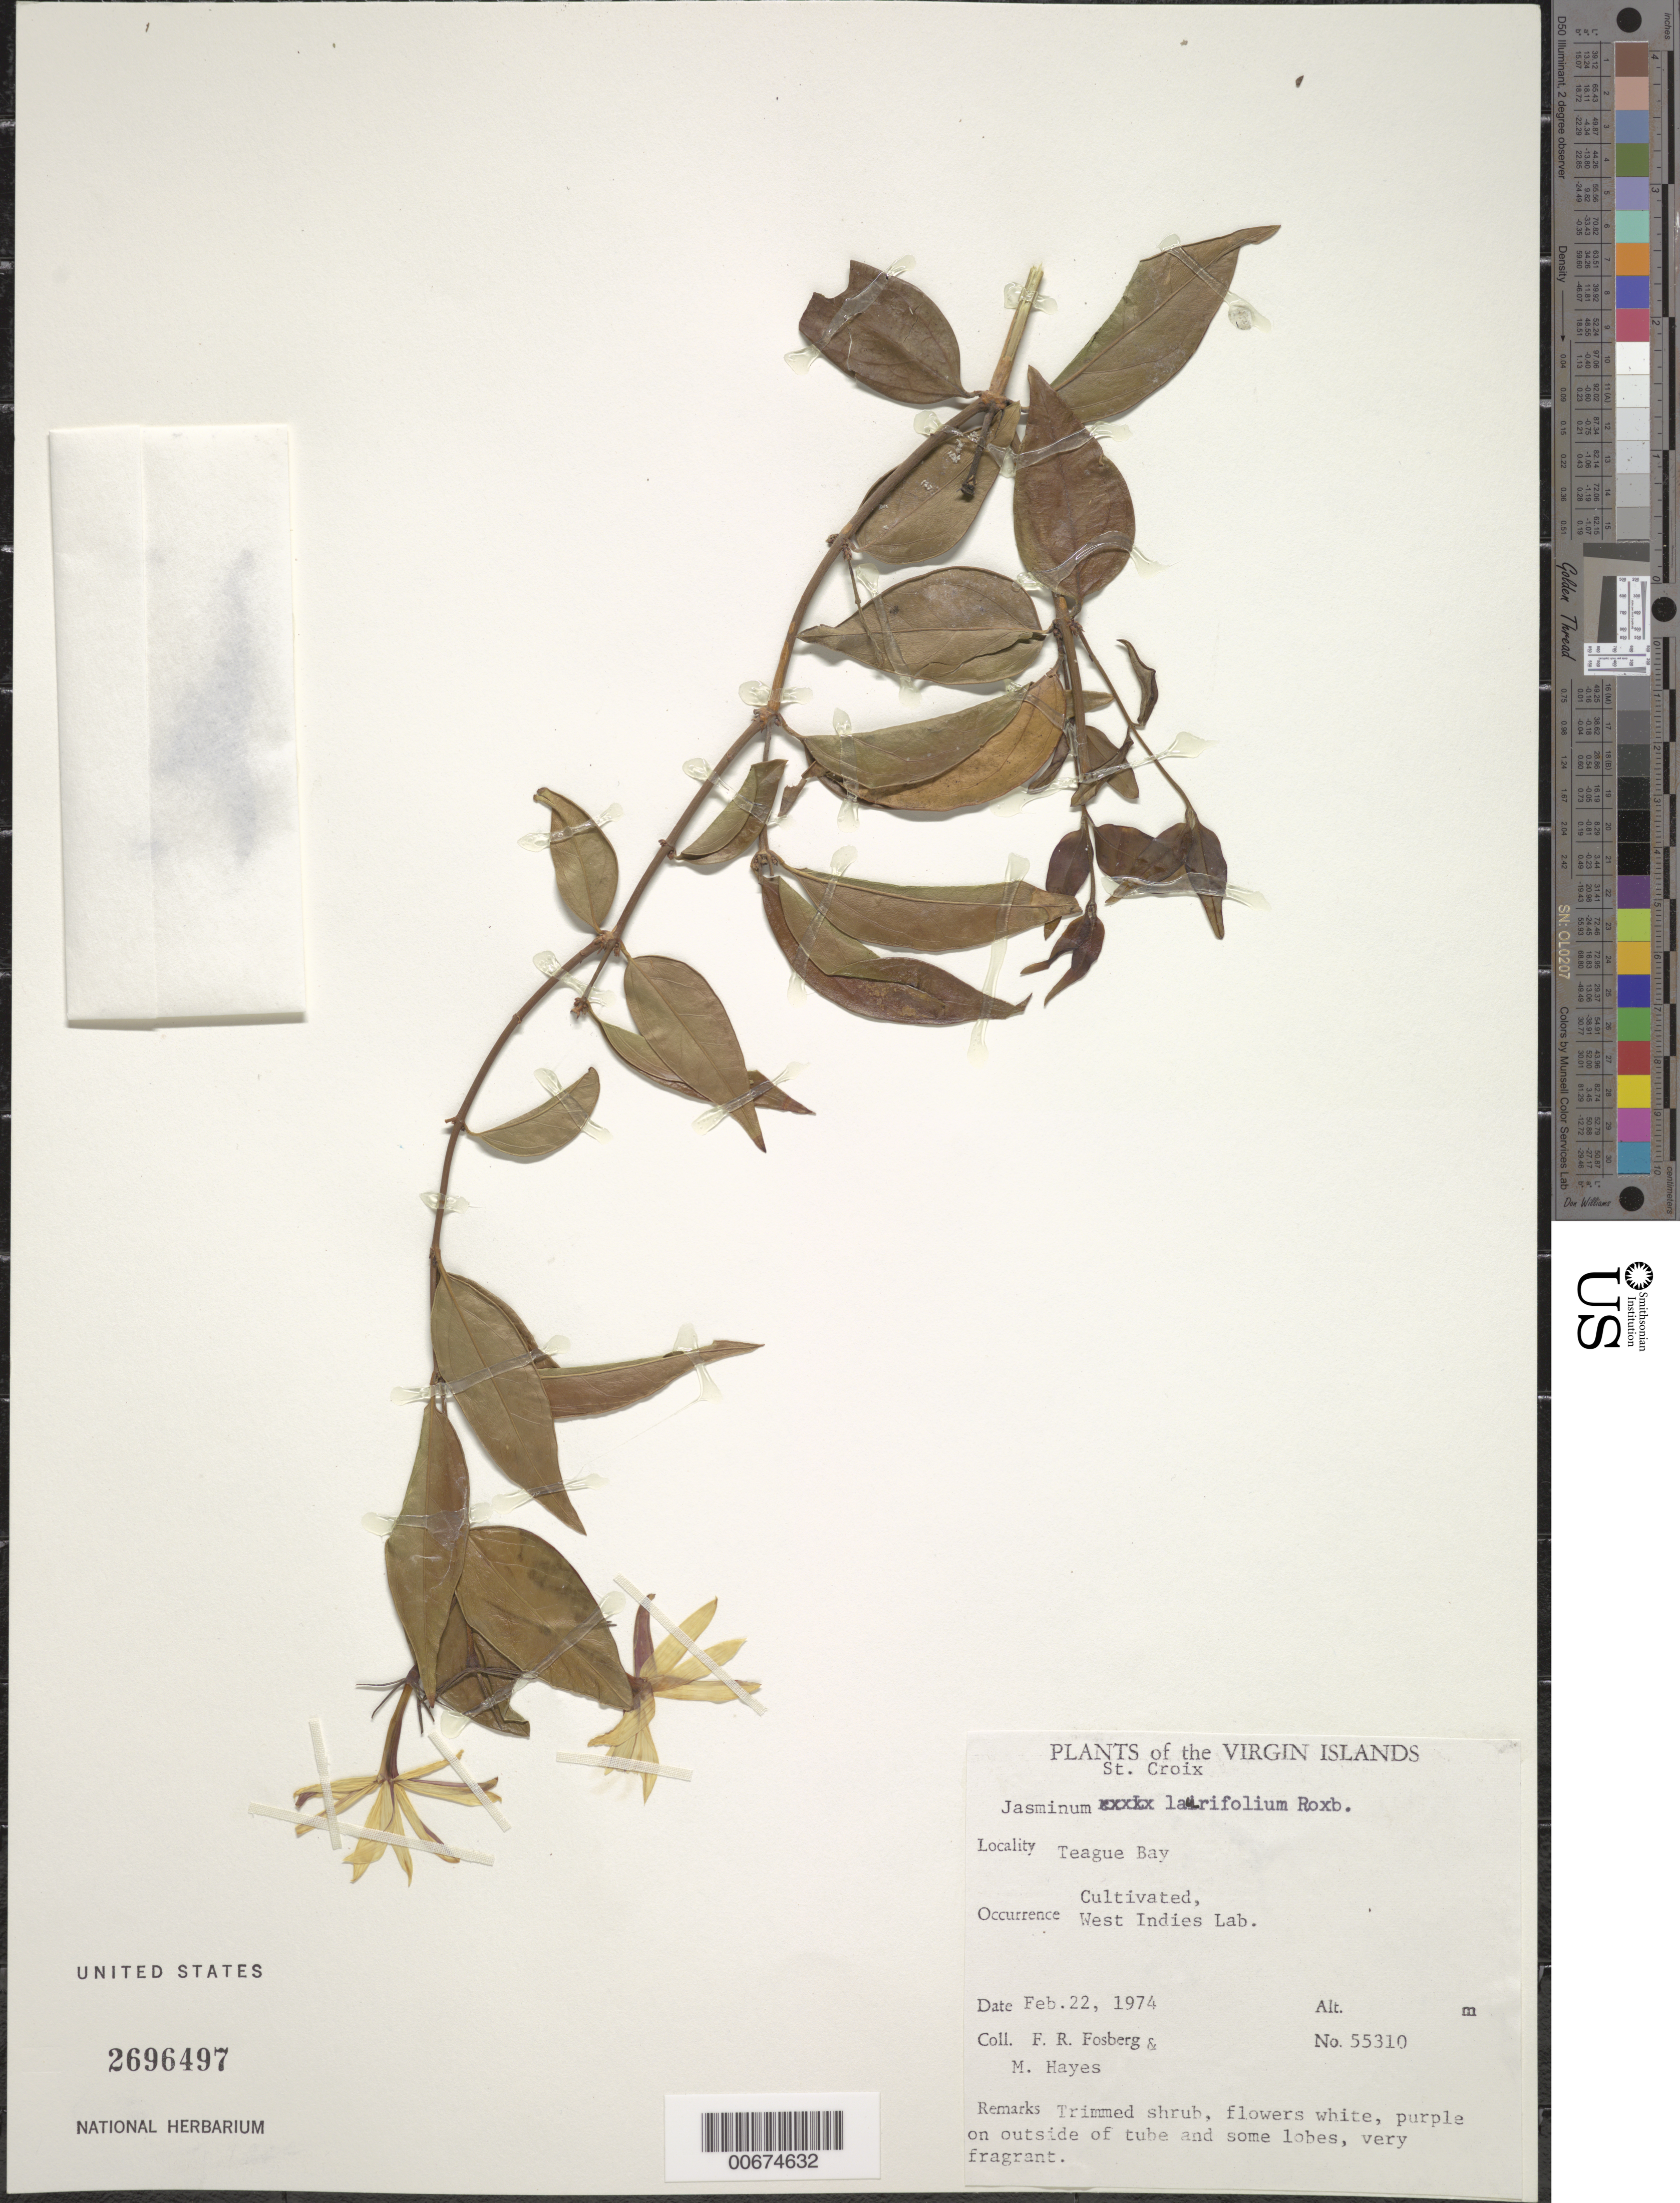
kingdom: Plantae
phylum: Tracheophyta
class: Magnoliopsida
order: Lamiales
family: Oleaceae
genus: Jasminum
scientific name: Jasminum laurifolium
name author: Roxb.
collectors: F. R. Fosberg & M. Hayes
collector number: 55310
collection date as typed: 22 Feb 1974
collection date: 1974-02-22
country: U.S. Virgin Islands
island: St. Croix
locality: Teague Bay, West Indies Laboratory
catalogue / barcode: US 2696497